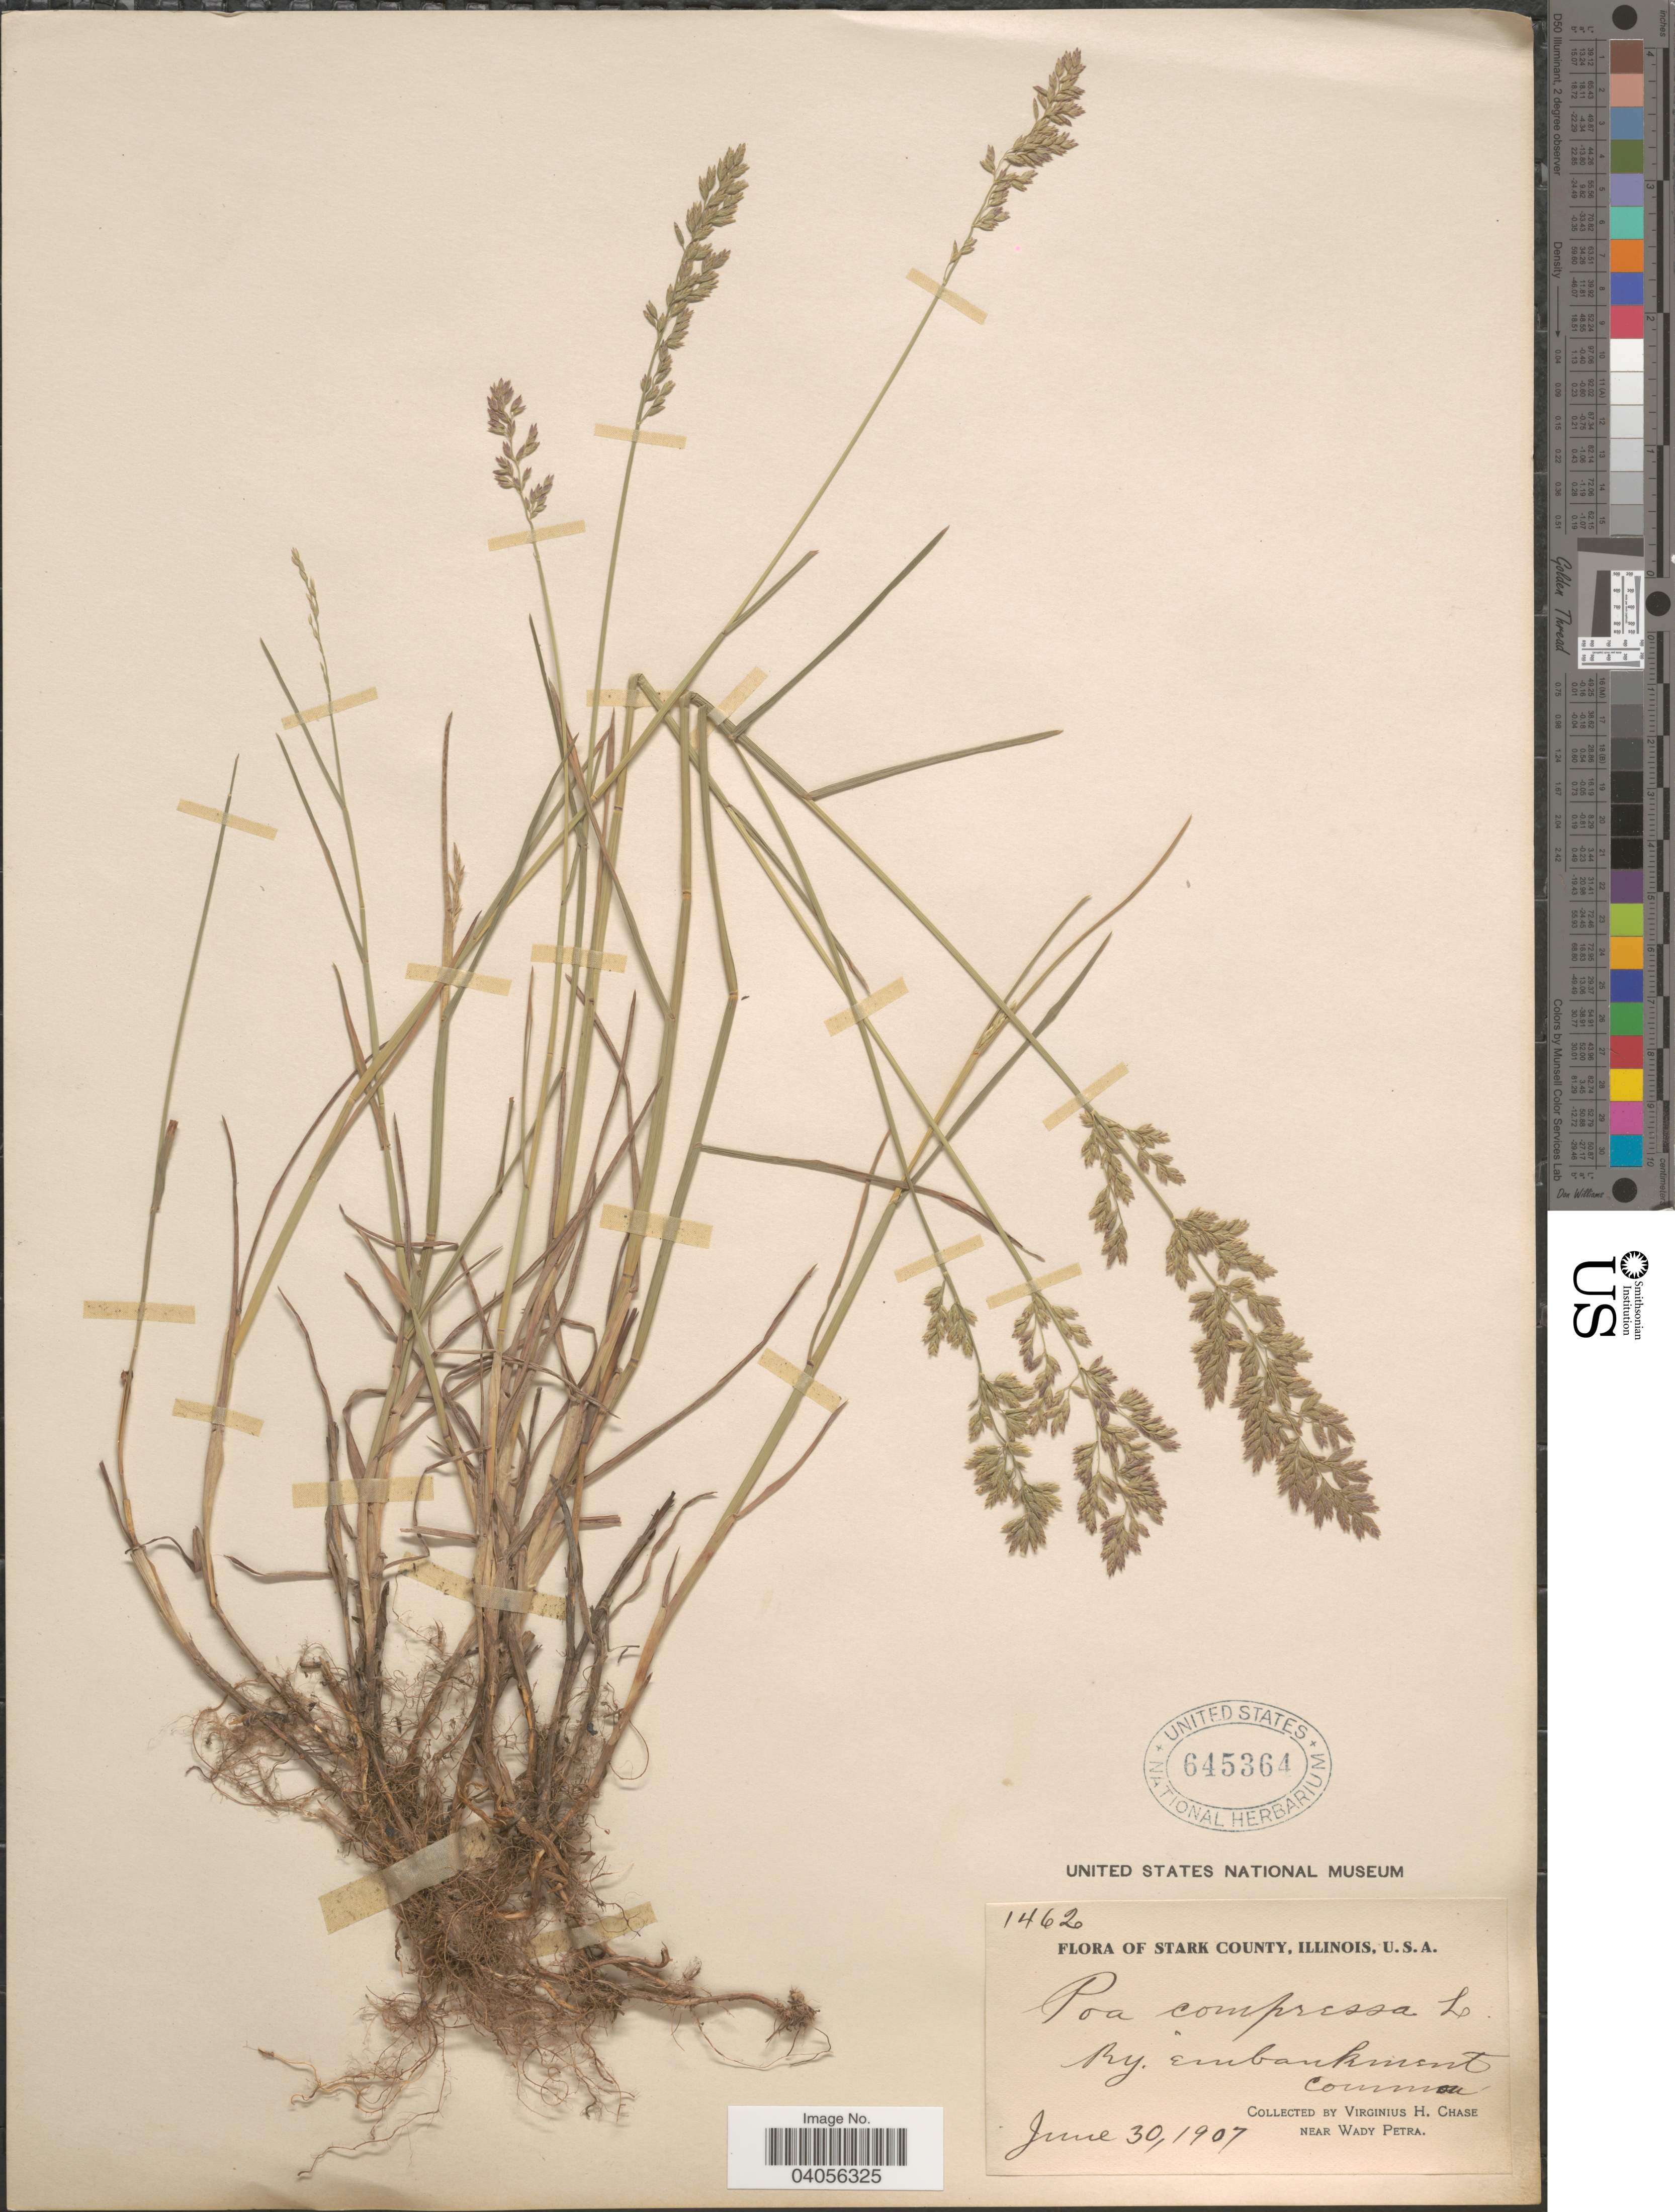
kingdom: Plantae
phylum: Tracheophyta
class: Liliopsida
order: Poales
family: Poaceae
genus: Poa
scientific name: Poa compressa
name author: L.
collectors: V. H. Chase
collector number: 1462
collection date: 1907-06-30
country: United States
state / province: Illinois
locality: Stark County. Ry, embankment. Near Wady Petra.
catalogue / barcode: US 645364